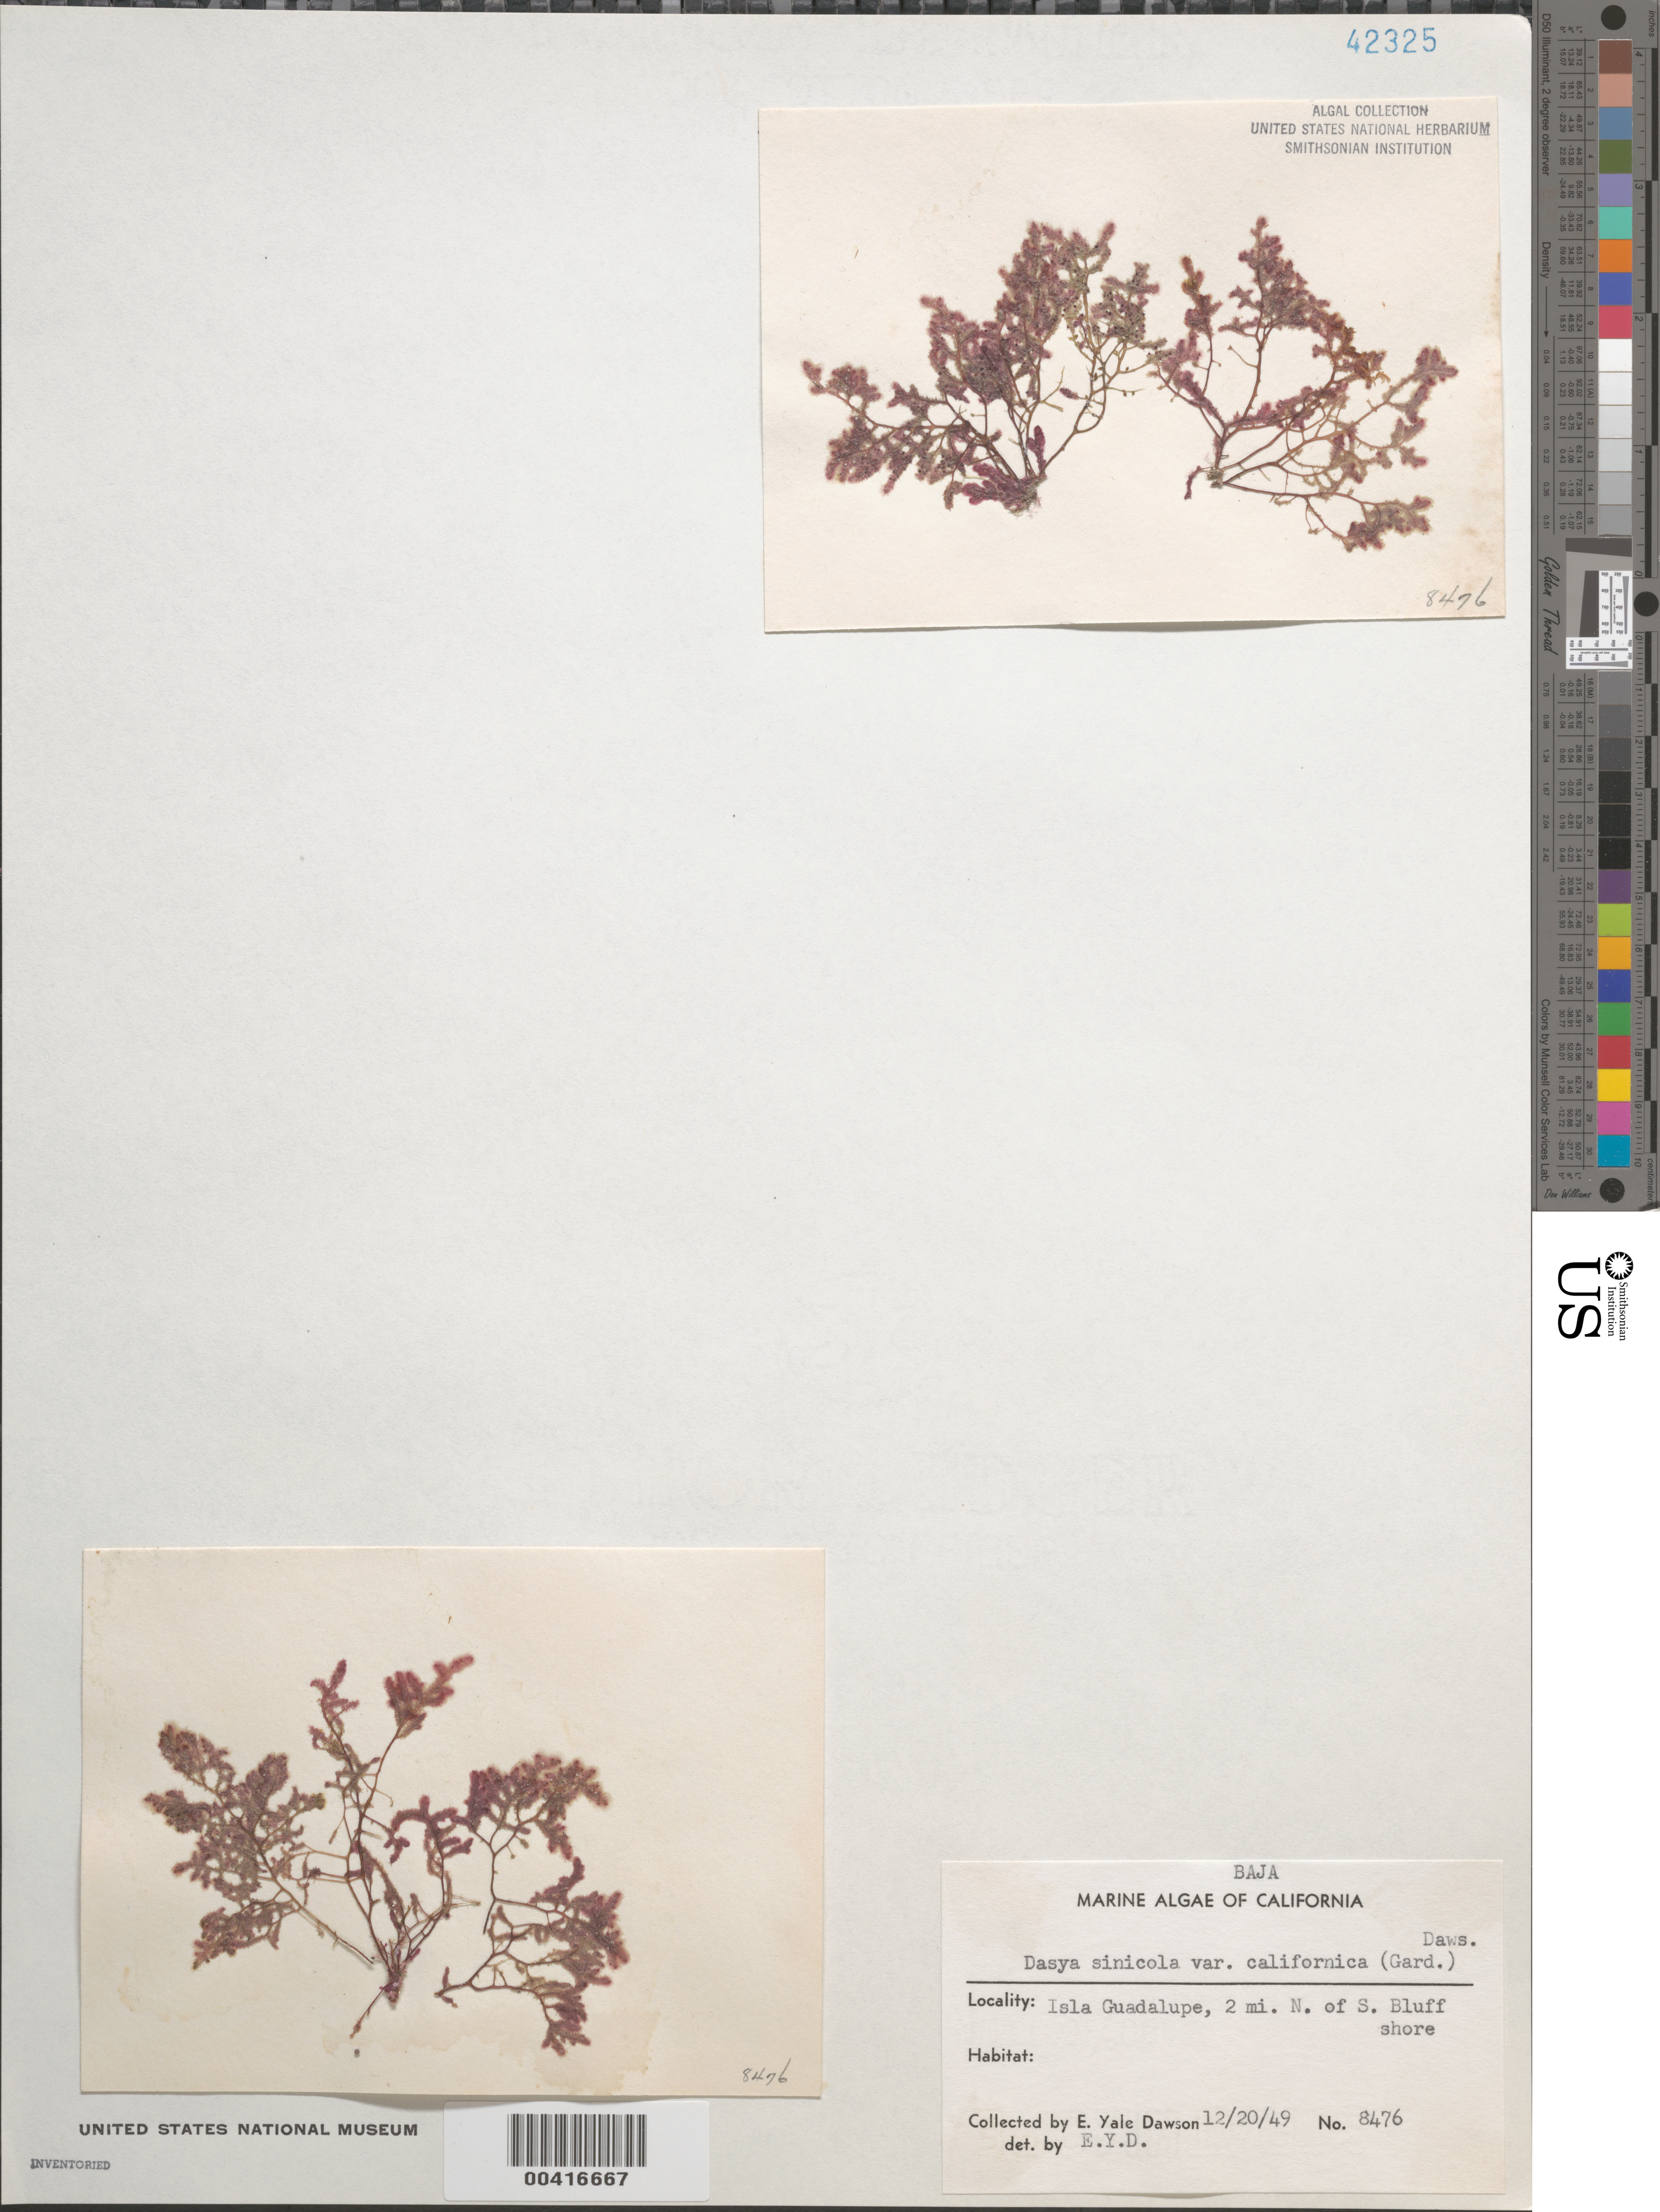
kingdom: Plantae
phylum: Rhodophyta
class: Florideophyceae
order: Ceramiales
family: Dasyaceae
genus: Dasya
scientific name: Dasya sinicola var. californica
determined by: Dawson, E. Y.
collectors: E. Y. Dawson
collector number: EYD 8476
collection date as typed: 20 Dec 1949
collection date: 1949-12-20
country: Mexico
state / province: Baja California Norte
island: Isla Guadalupe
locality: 2 miles north of South Bluff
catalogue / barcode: US 42325